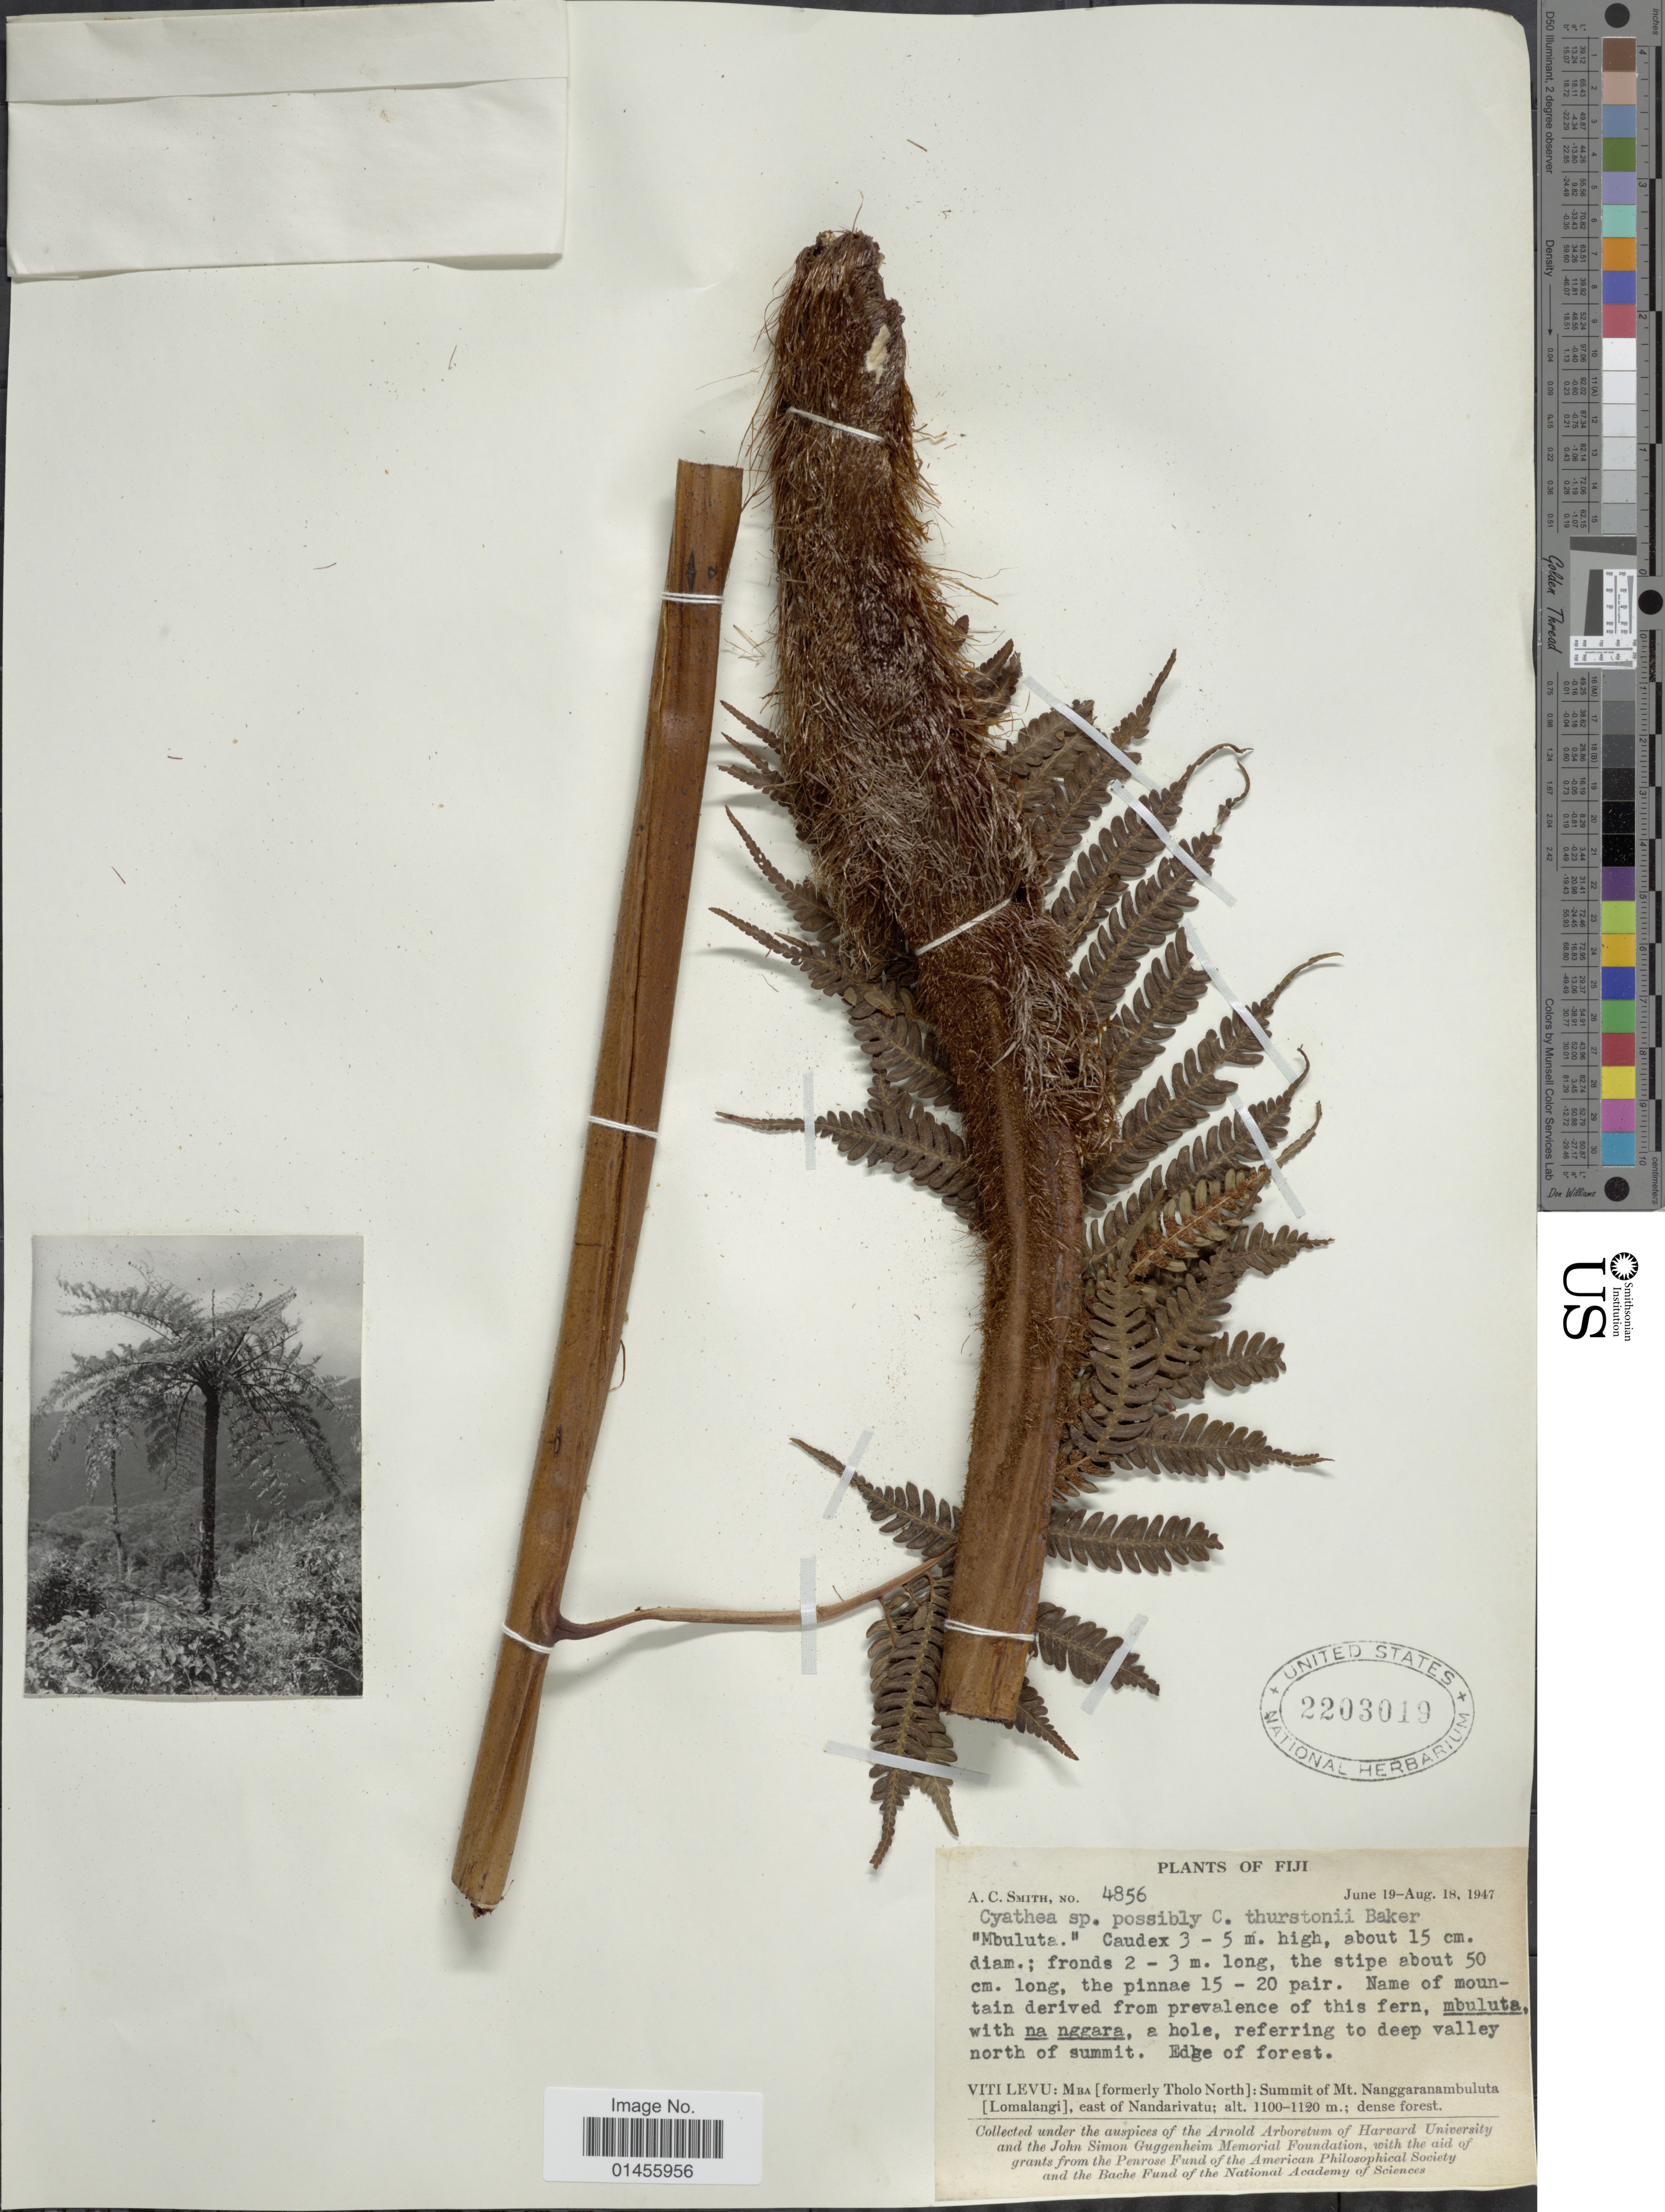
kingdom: Plantae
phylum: Tracheophyta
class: Polypodiopsida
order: Cyatheales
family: Cyatheaceae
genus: Alsophila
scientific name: Alsophila tahitensis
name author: Brack. in Wilkes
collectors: A. C. Smith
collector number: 4856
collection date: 1947-06-19/1947-08-18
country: Fiji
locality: Viti Levu: Mba (formerly Tholo North): Summit of Mt. Nanggaranambuluta [Lomalangi], east of Nandarivatu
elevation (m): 1100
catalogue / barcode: US 2203019